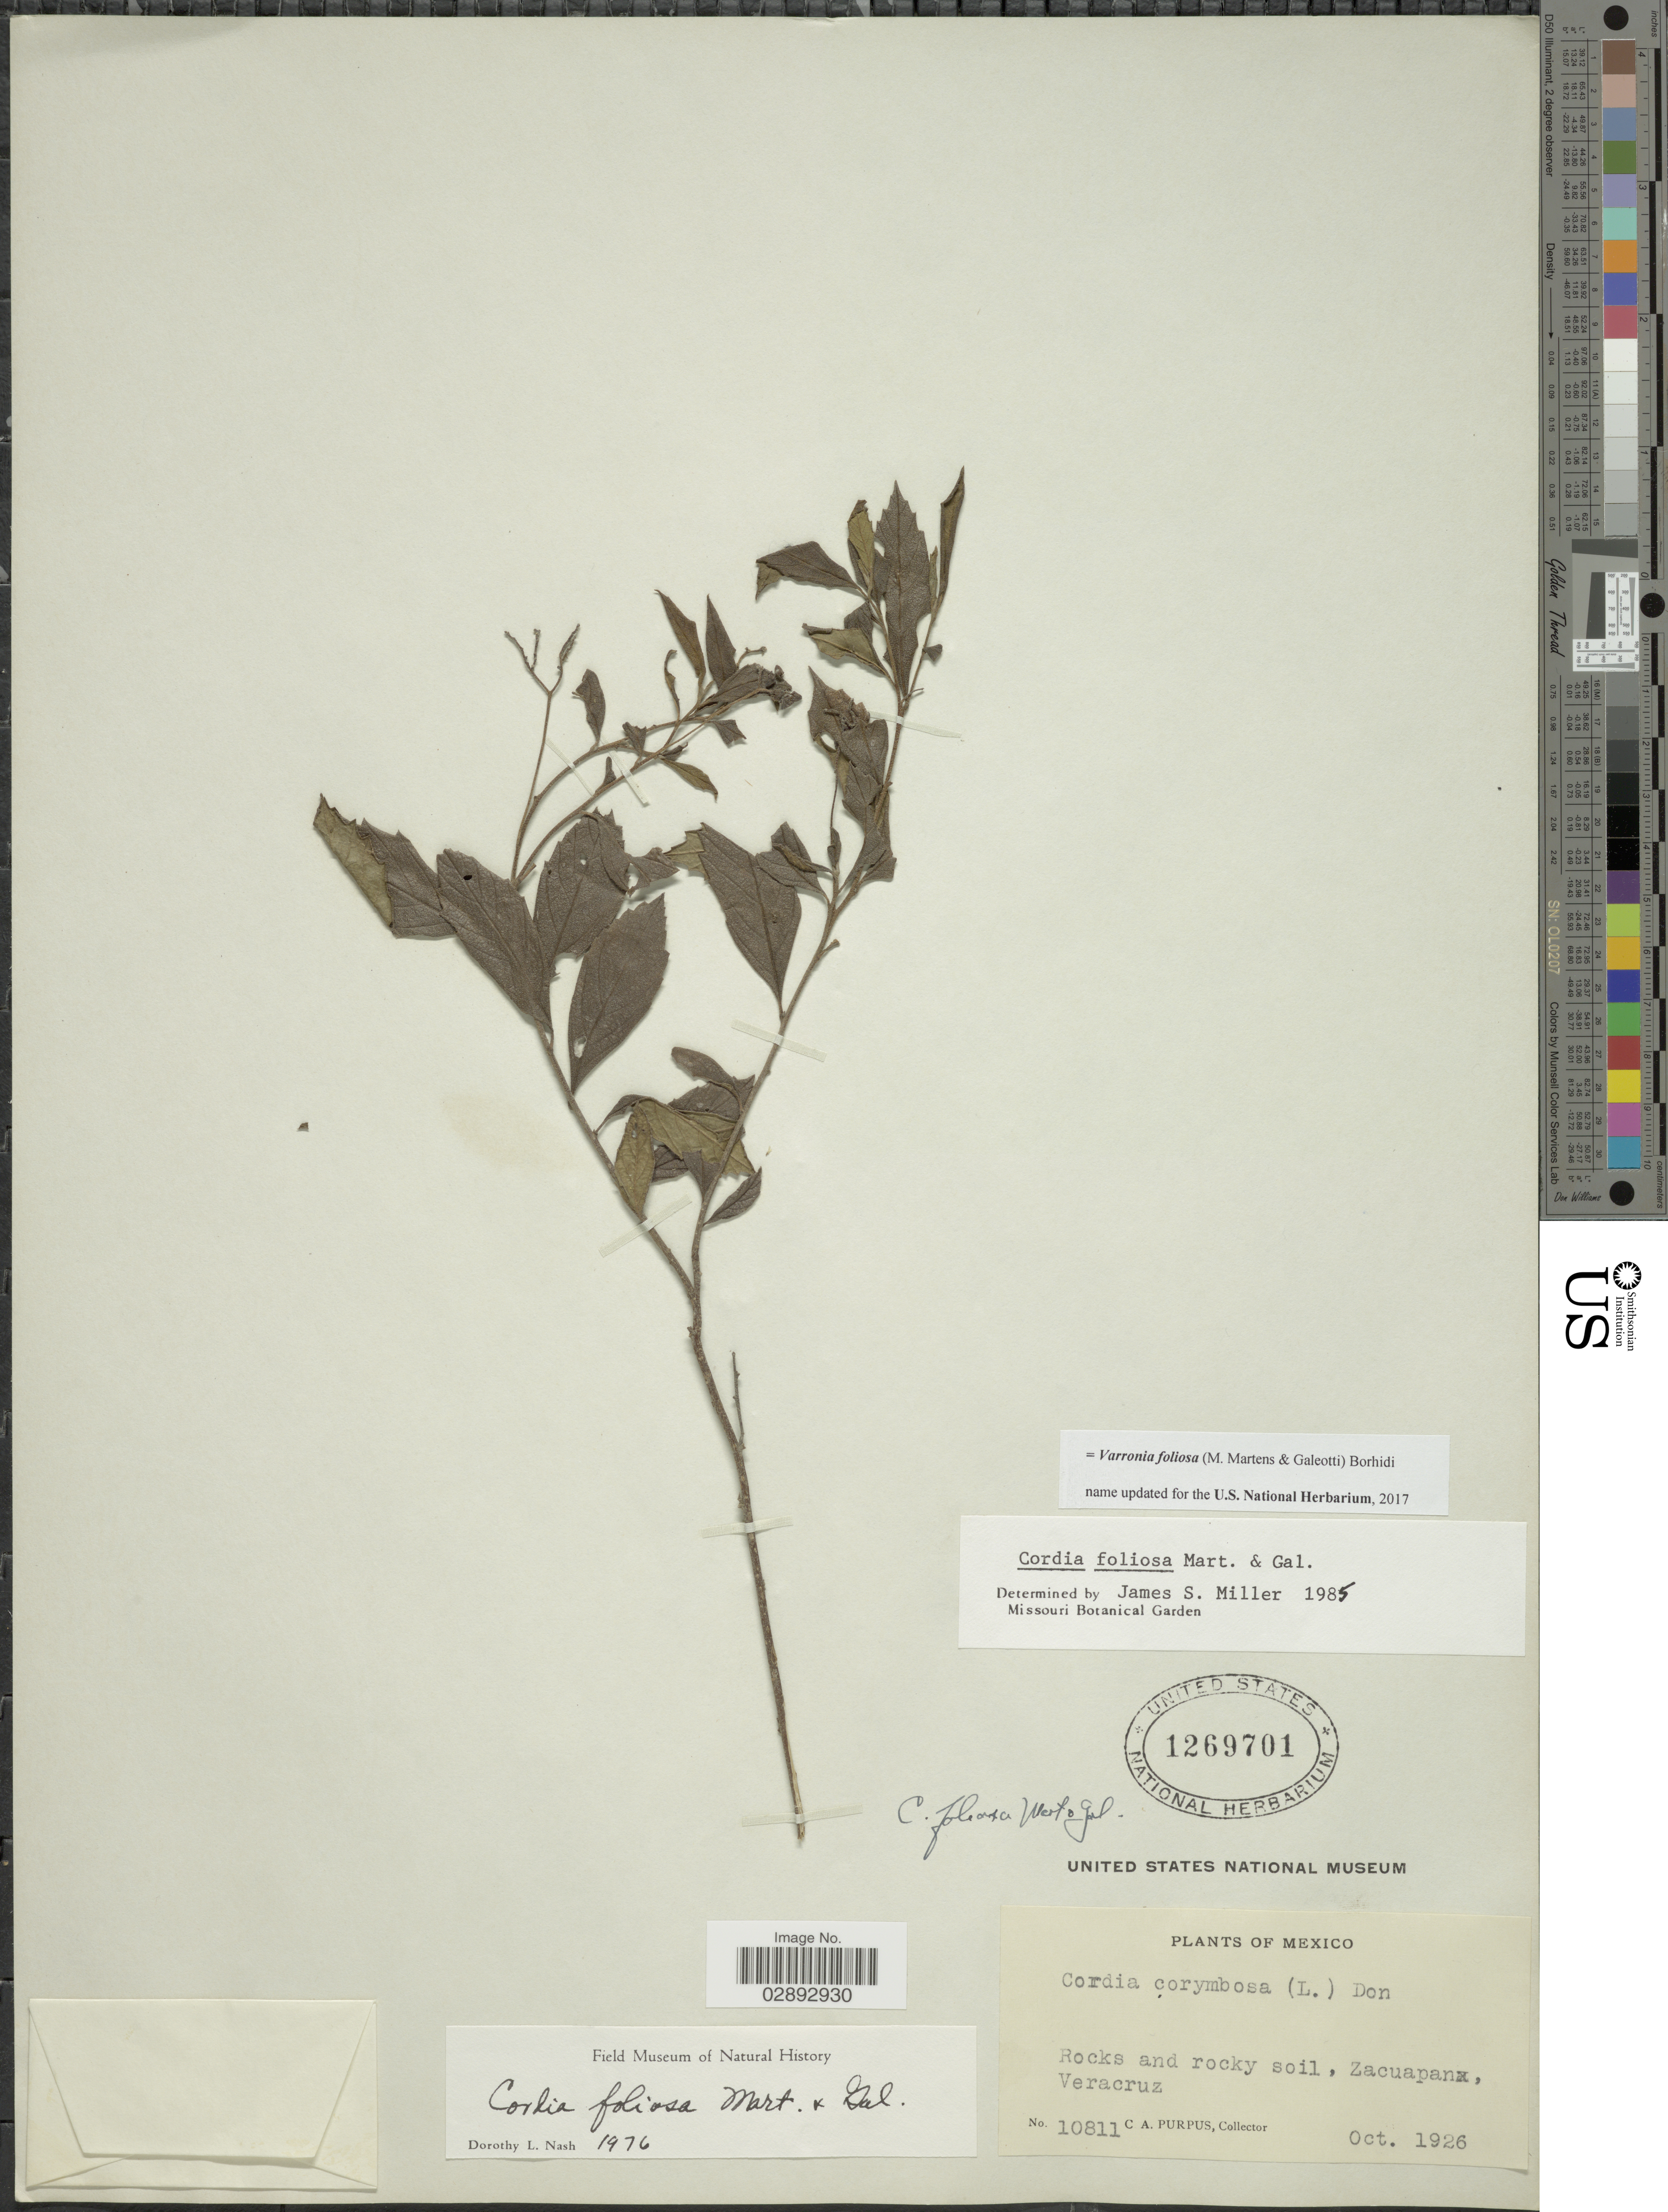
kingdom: Plantae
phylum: Tracheophyta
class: Magnoliopsida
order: Boraginales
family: Cordiaceae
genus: Varronia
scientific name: Varronia foliosa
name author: (M. Martens & Galeotti) Borhidi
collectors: C. A. Purpus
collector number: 10811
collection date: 1926-10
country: Mexico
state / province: Veracruz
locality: Zacuapan, Veracruz.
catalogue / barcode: US 1269701